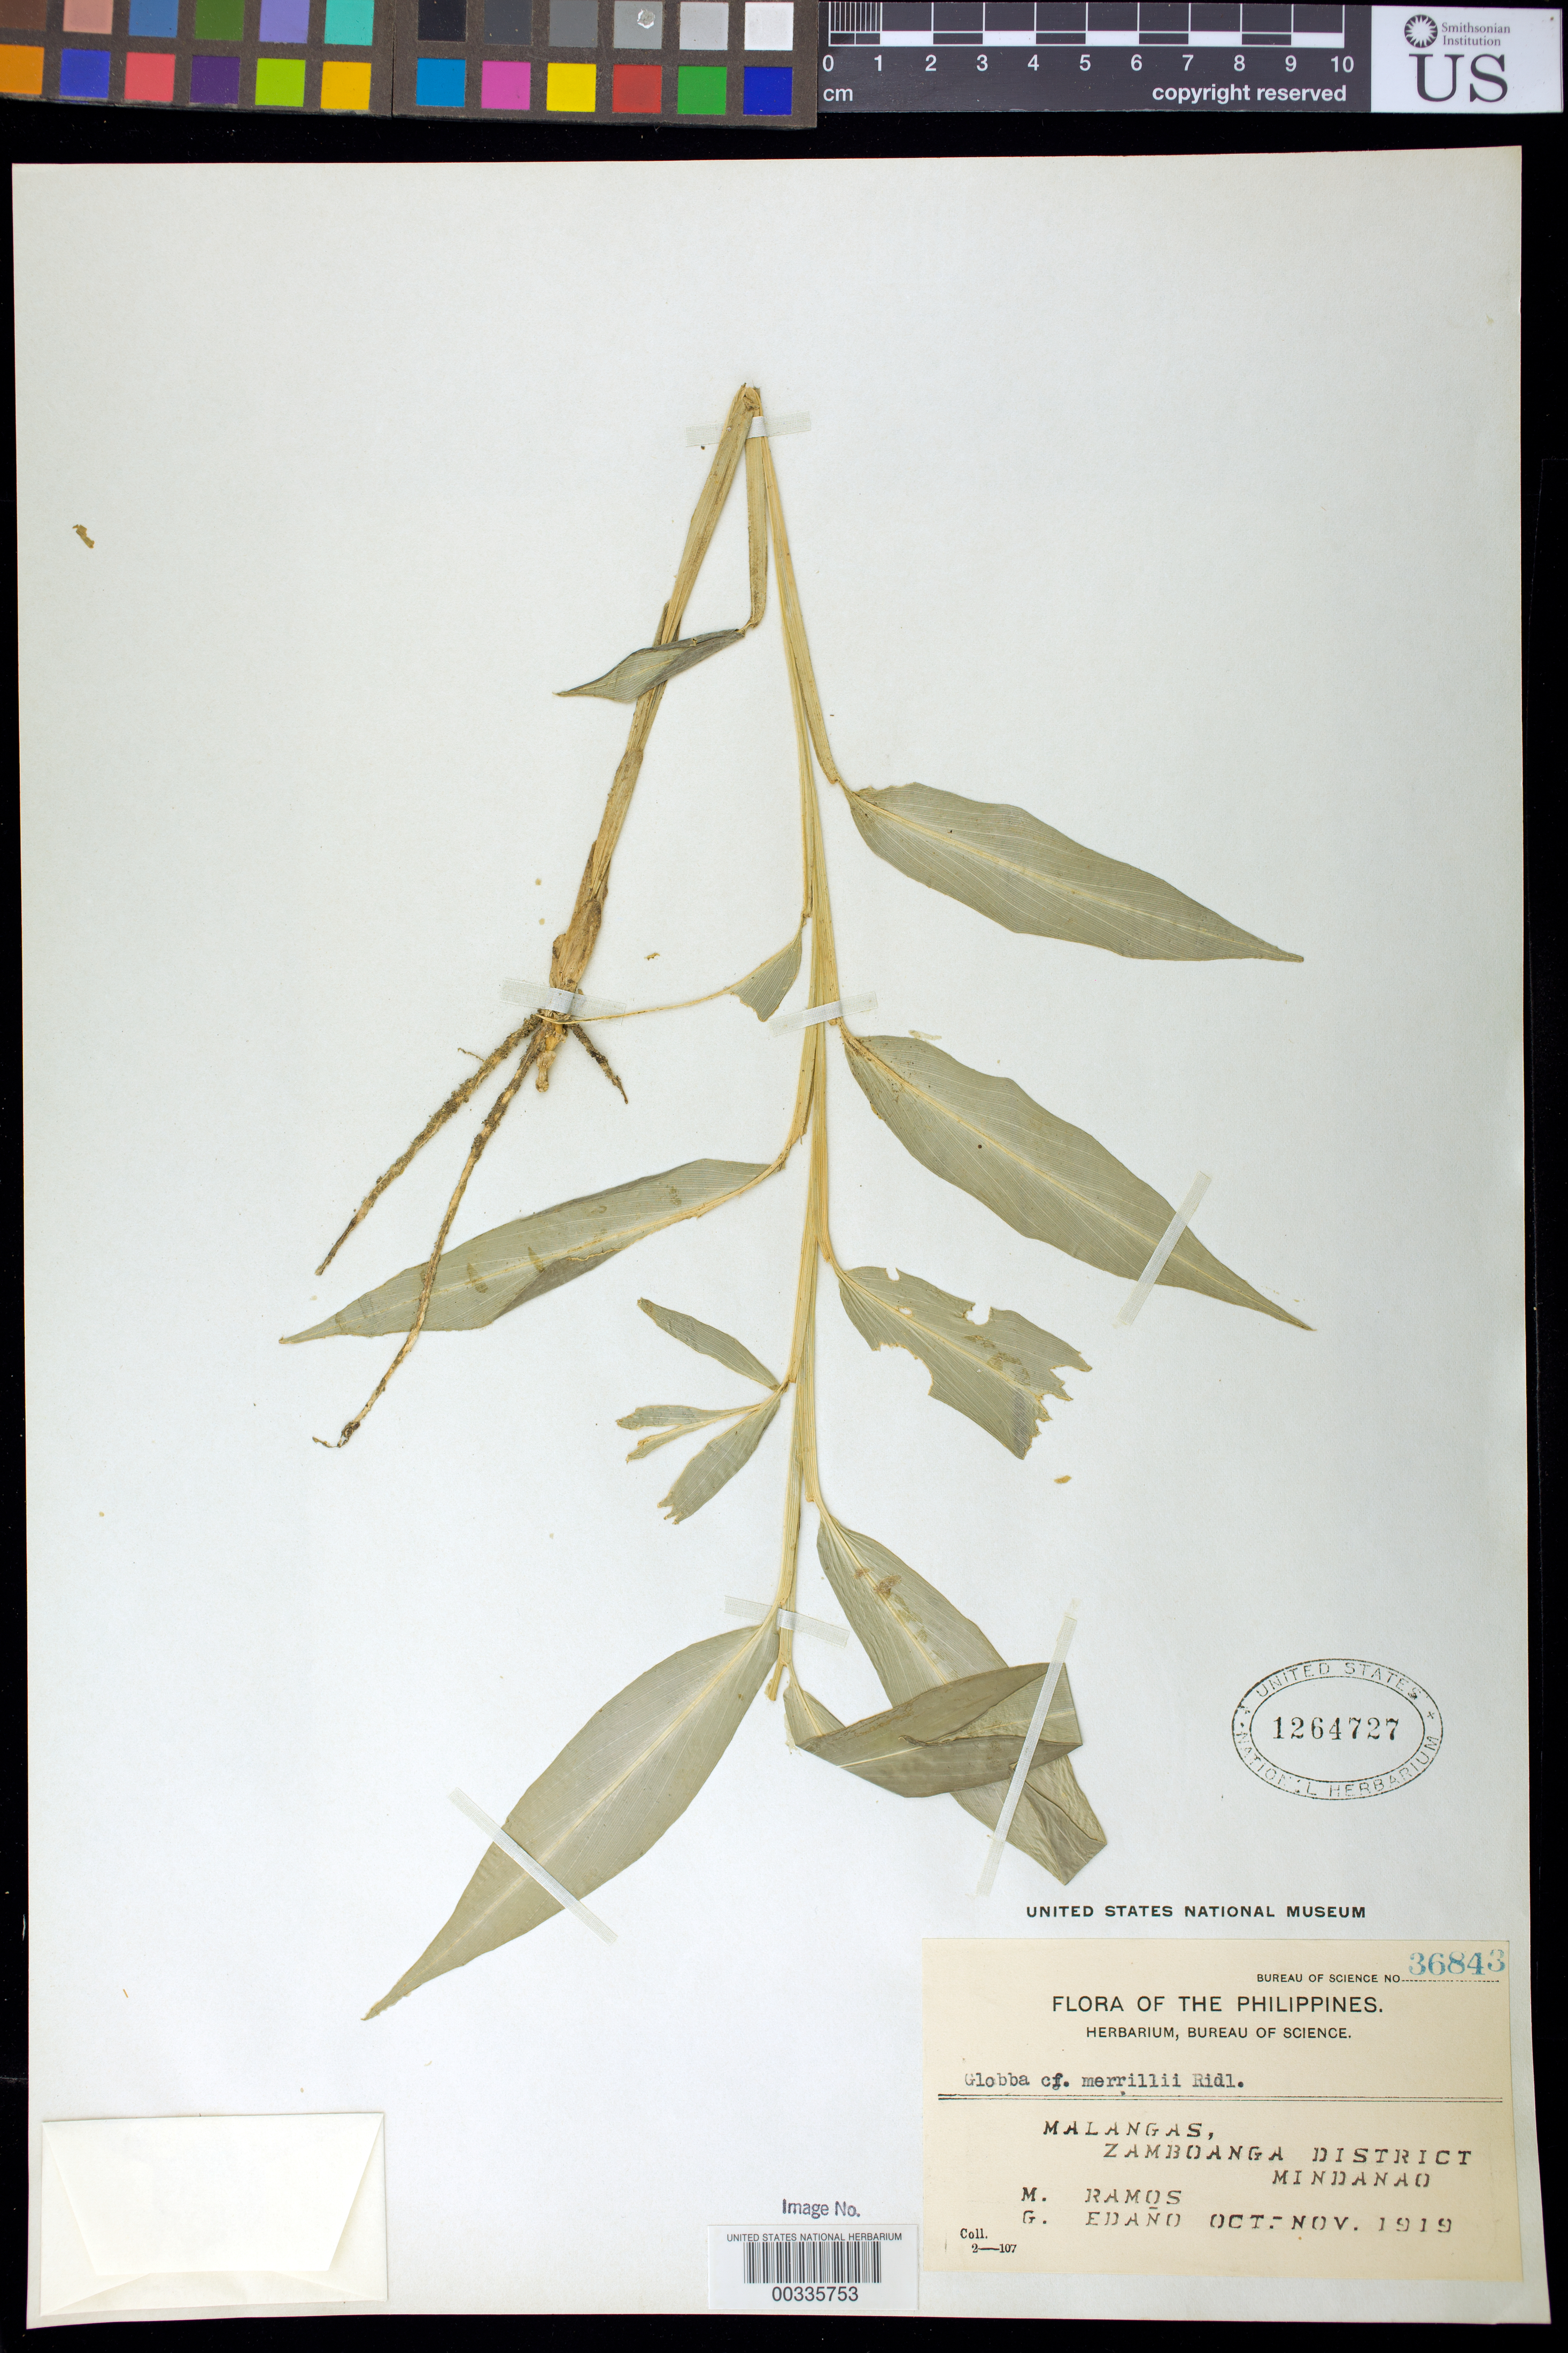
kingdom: Plantae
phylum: Tracheophyta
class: Liliopsida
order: Zingiberales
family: Zingiberaceae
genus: Globba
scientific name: Globba merrillii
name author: Ridl.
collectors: M. Ramos & G. E. Edaño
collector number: Bur. Sci. 36843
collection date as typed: Oct 1919 to -- Nov 1919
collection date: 1919-10/1919-11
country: Philippines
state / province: Zamboanga Peninsula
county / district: Zamboanga del Sur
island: Mindanao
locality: Malangas, zamboanga district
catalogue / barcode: US 1264727